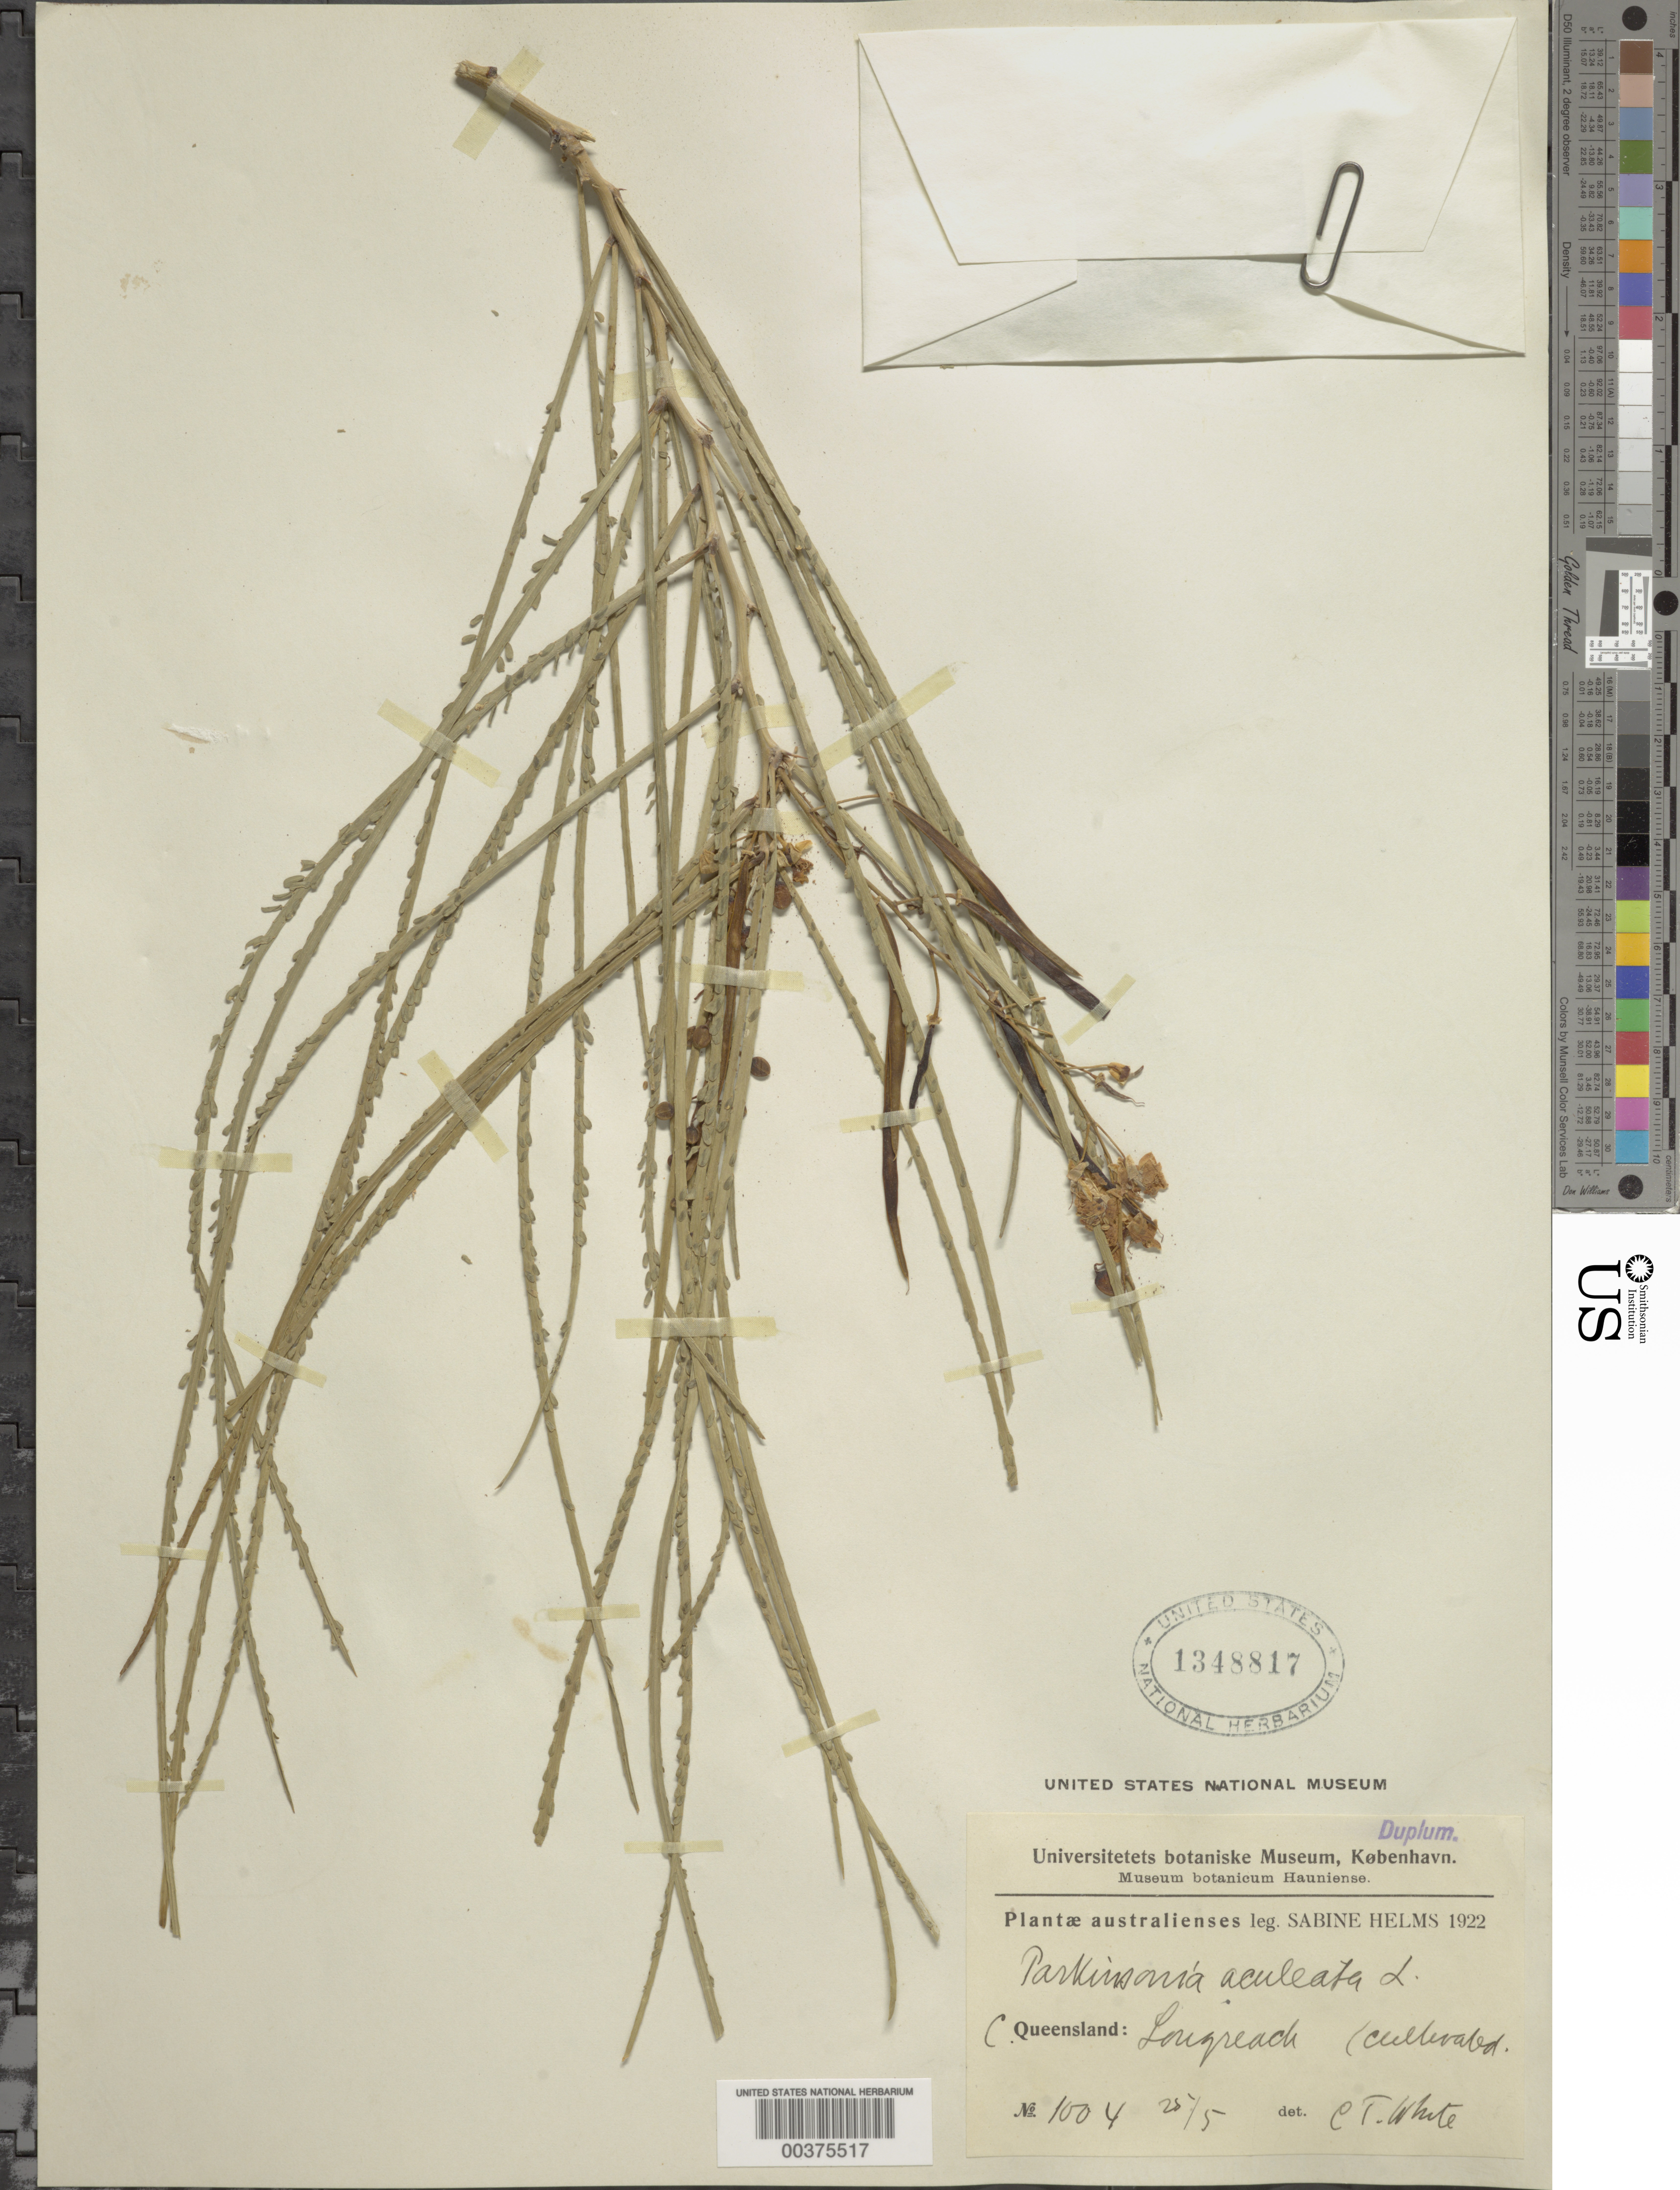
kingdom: Plantae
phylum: Tracheophyta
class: Magnoliopsida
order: Fabales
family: Fabaceae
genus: Parkinsonia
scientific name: Parkinsonia aculeata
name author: L.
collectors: S. Helms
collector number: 1004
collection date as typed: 25 May 1922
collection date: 1922-05-25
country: Australia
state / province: Queensland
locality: Longreach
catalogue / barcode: US 1348817